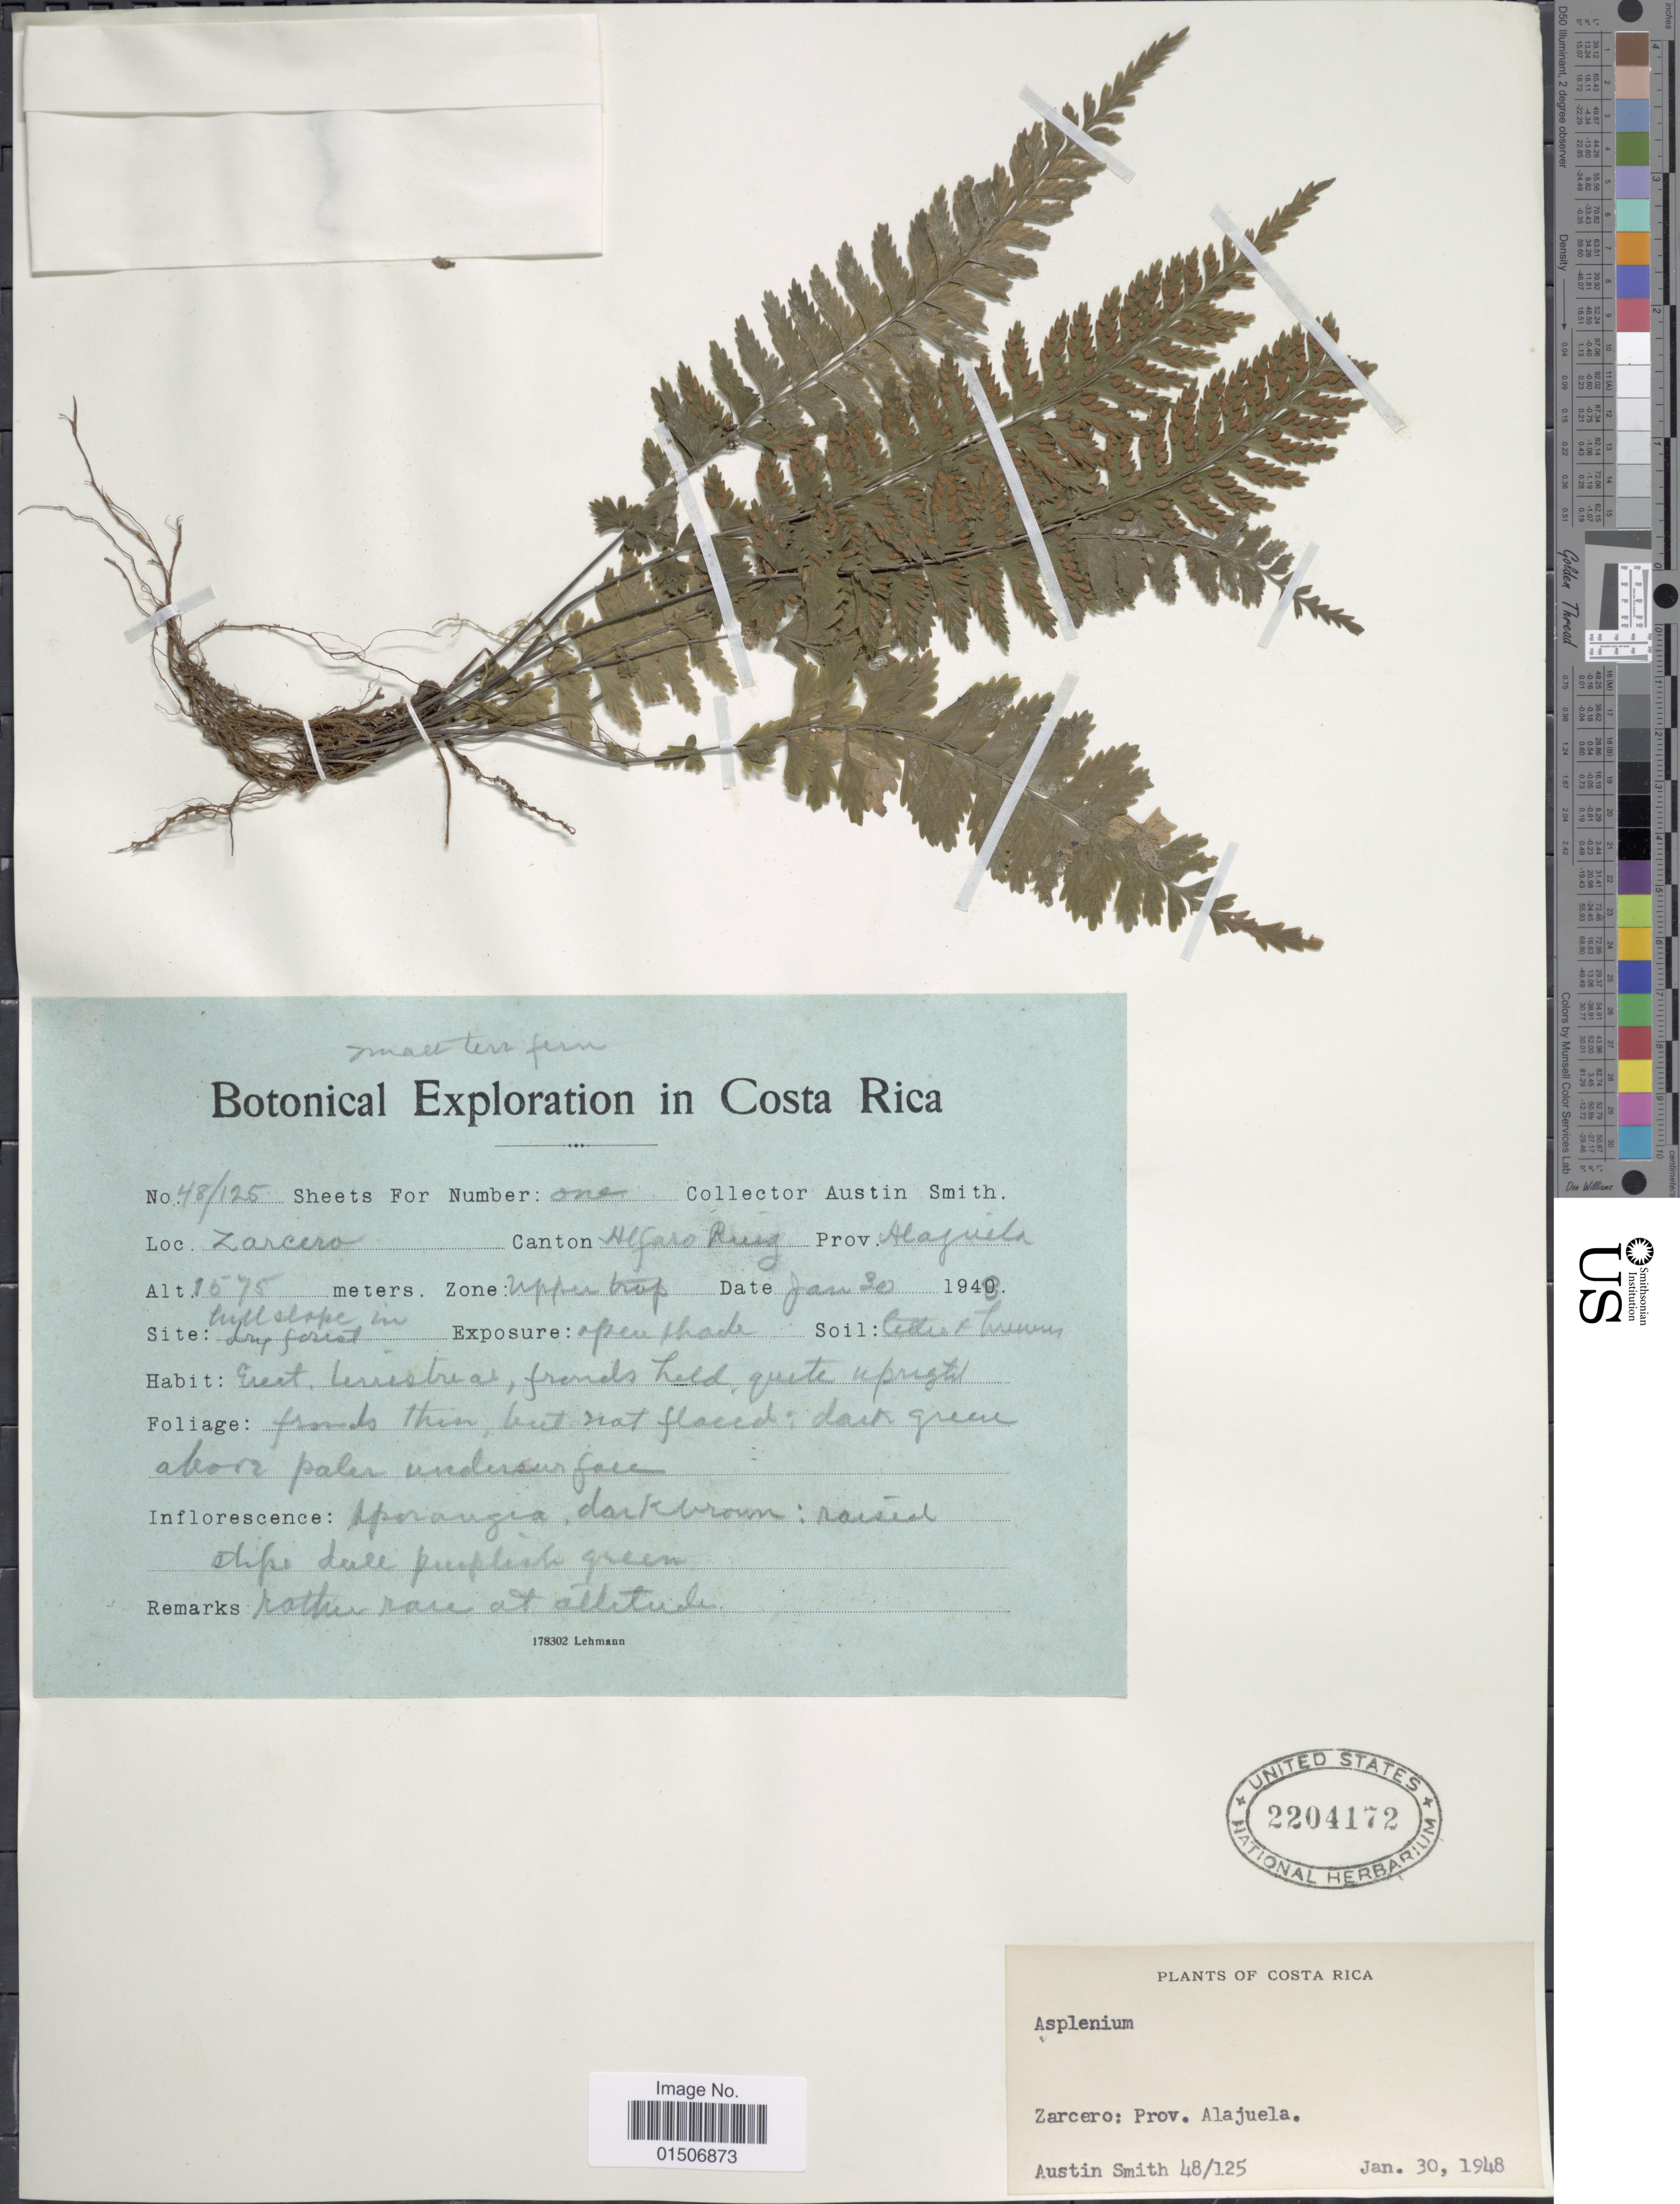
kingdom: Plantae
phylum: Tracheophyta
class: Polypodiopsida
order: Polypodiales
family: Aspleniaceae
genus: Asplenium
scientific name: Asplenium miradorense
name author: Liebm.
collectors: Aust P. Smith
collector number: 48/125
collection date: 1948-01-30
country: Costa Rica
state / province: Alajuela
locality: Zarcero, canton Alfaro Ruiz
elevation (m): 1575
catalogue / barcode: US 2204172